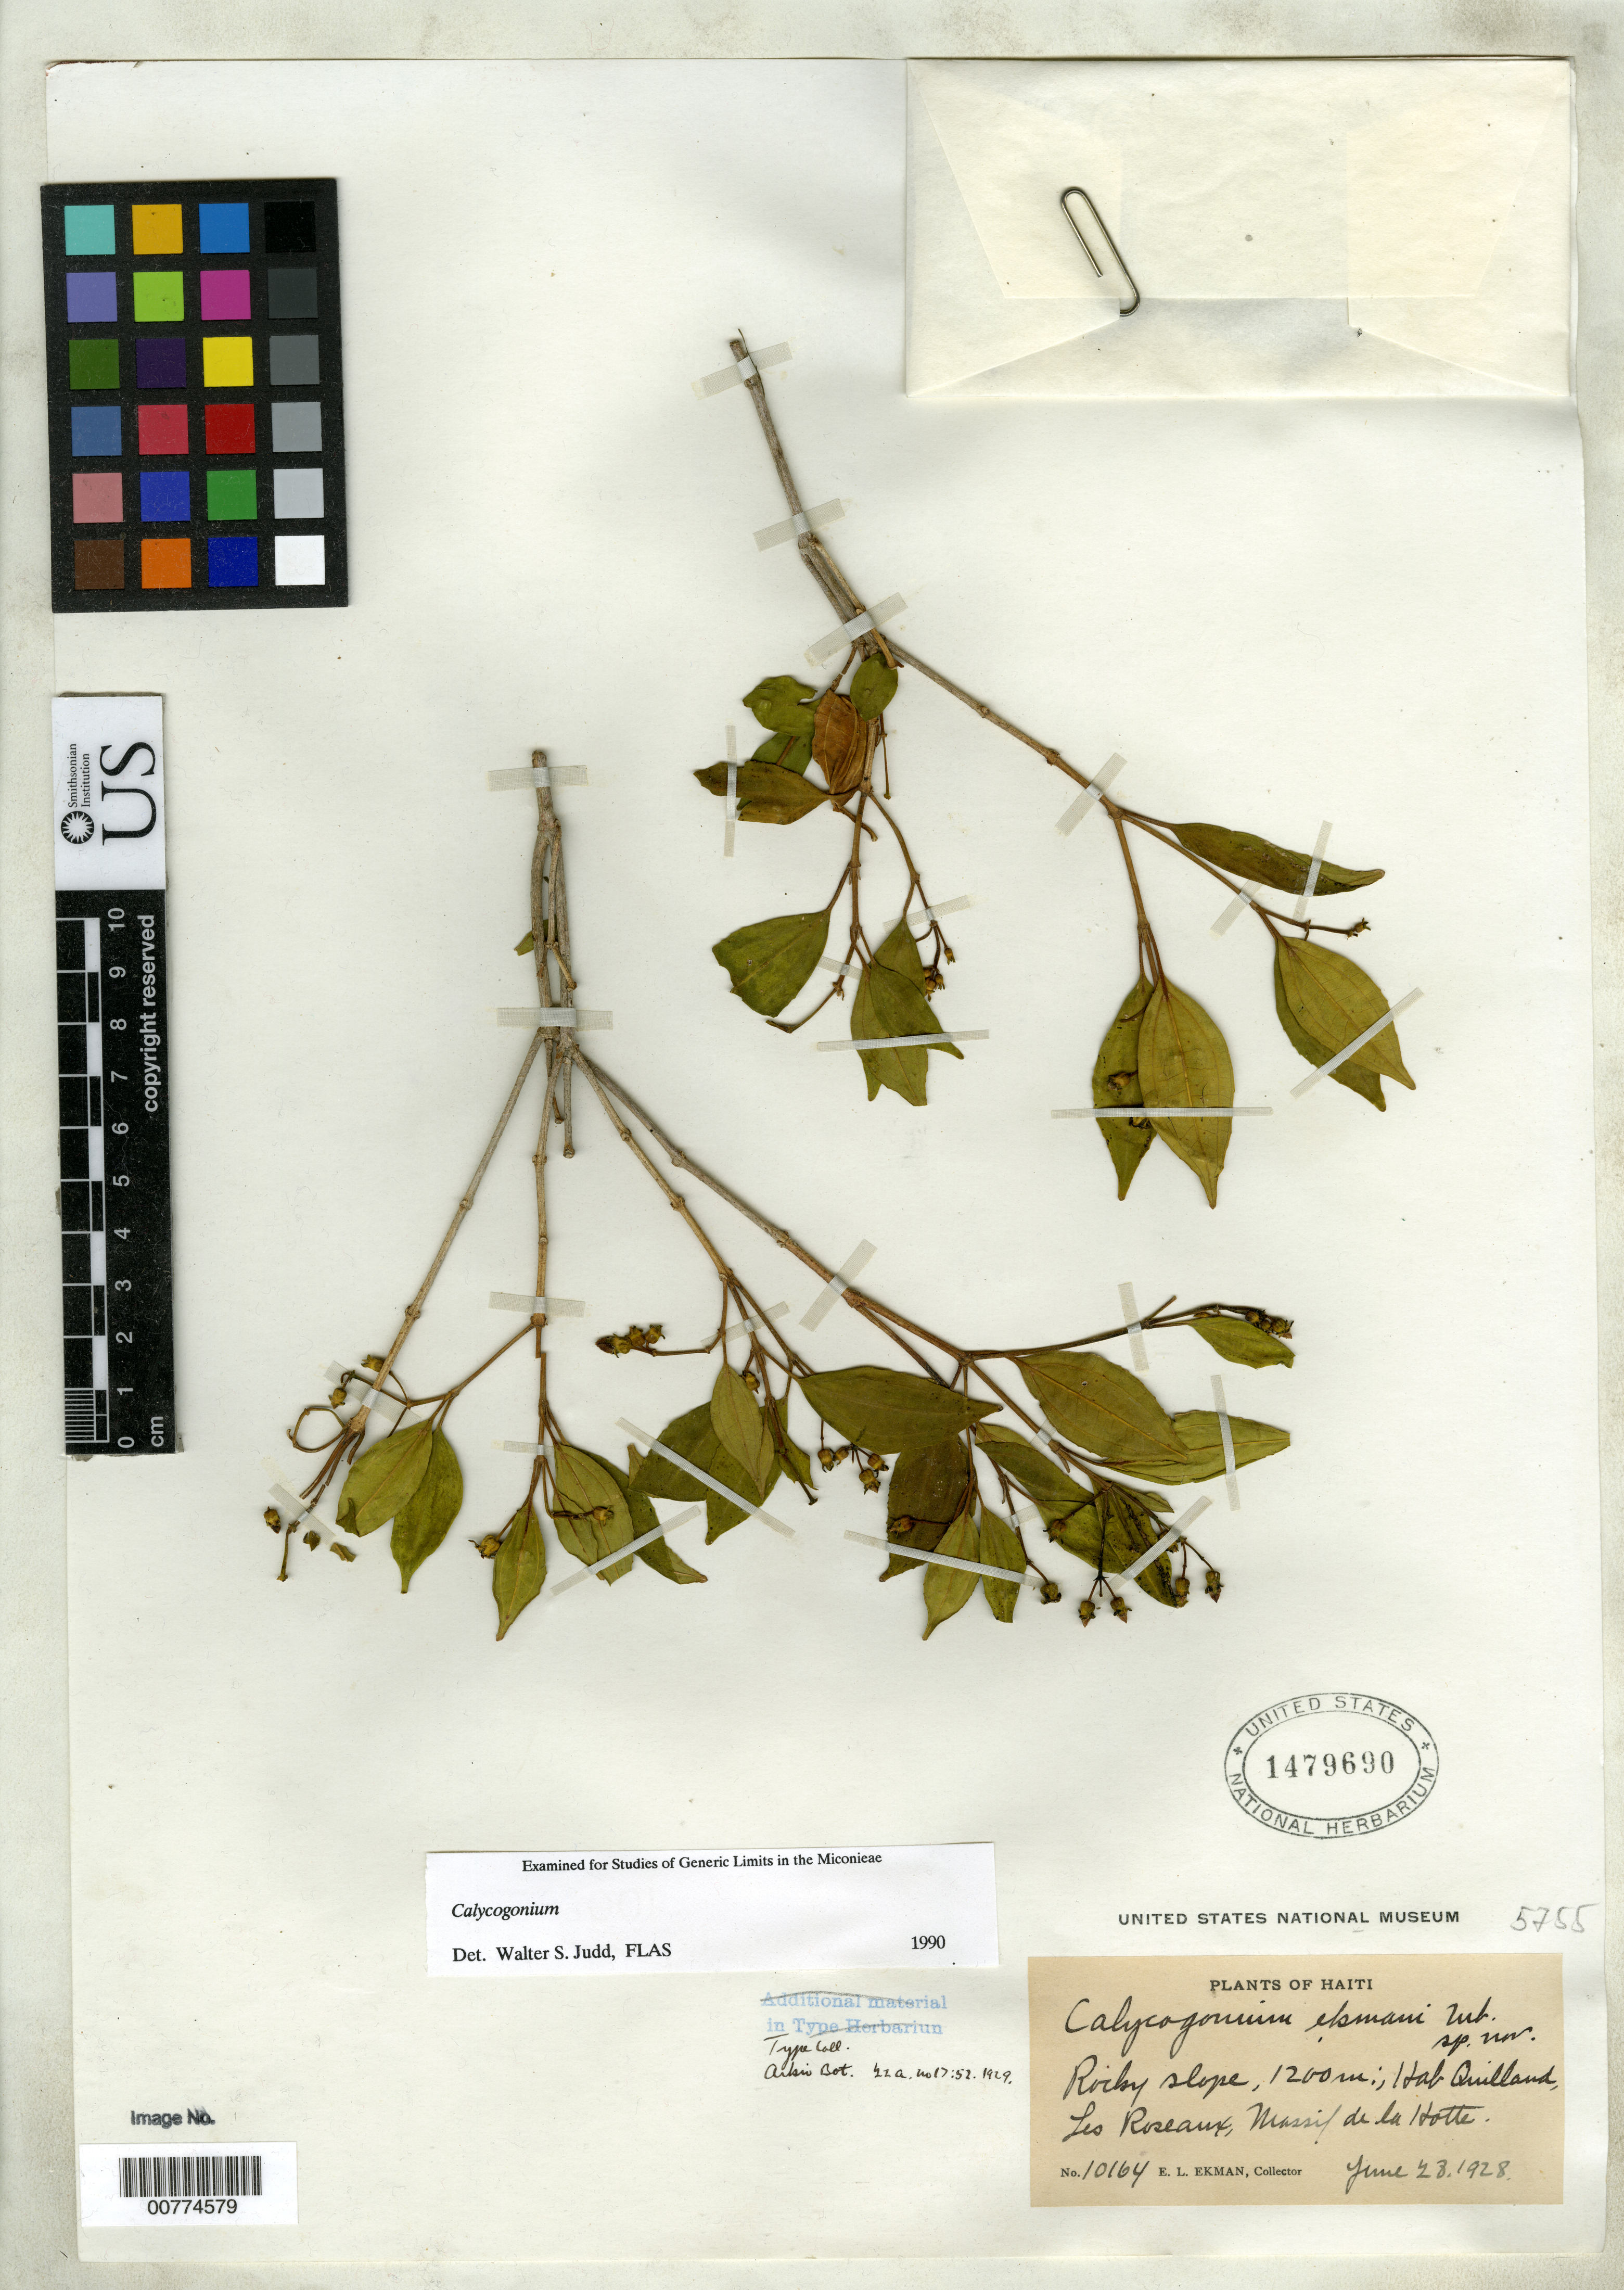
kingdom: Plantae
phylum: Tracheophyta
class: Magnoliopsida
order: Myrtales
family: Melastomataceae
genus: Calycogonium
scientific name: Calycogonium ekmanii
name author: Urb.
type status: Isotype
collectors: E. L. Ekman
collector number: H 10164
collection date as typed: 28 Jun 1928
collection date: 1928-06-28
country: Haiti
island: Hispaniola Island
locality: Massif de la Hotte, Hab Quillaud, Les Roseaux.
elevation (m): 1200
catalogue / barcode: US 1479690